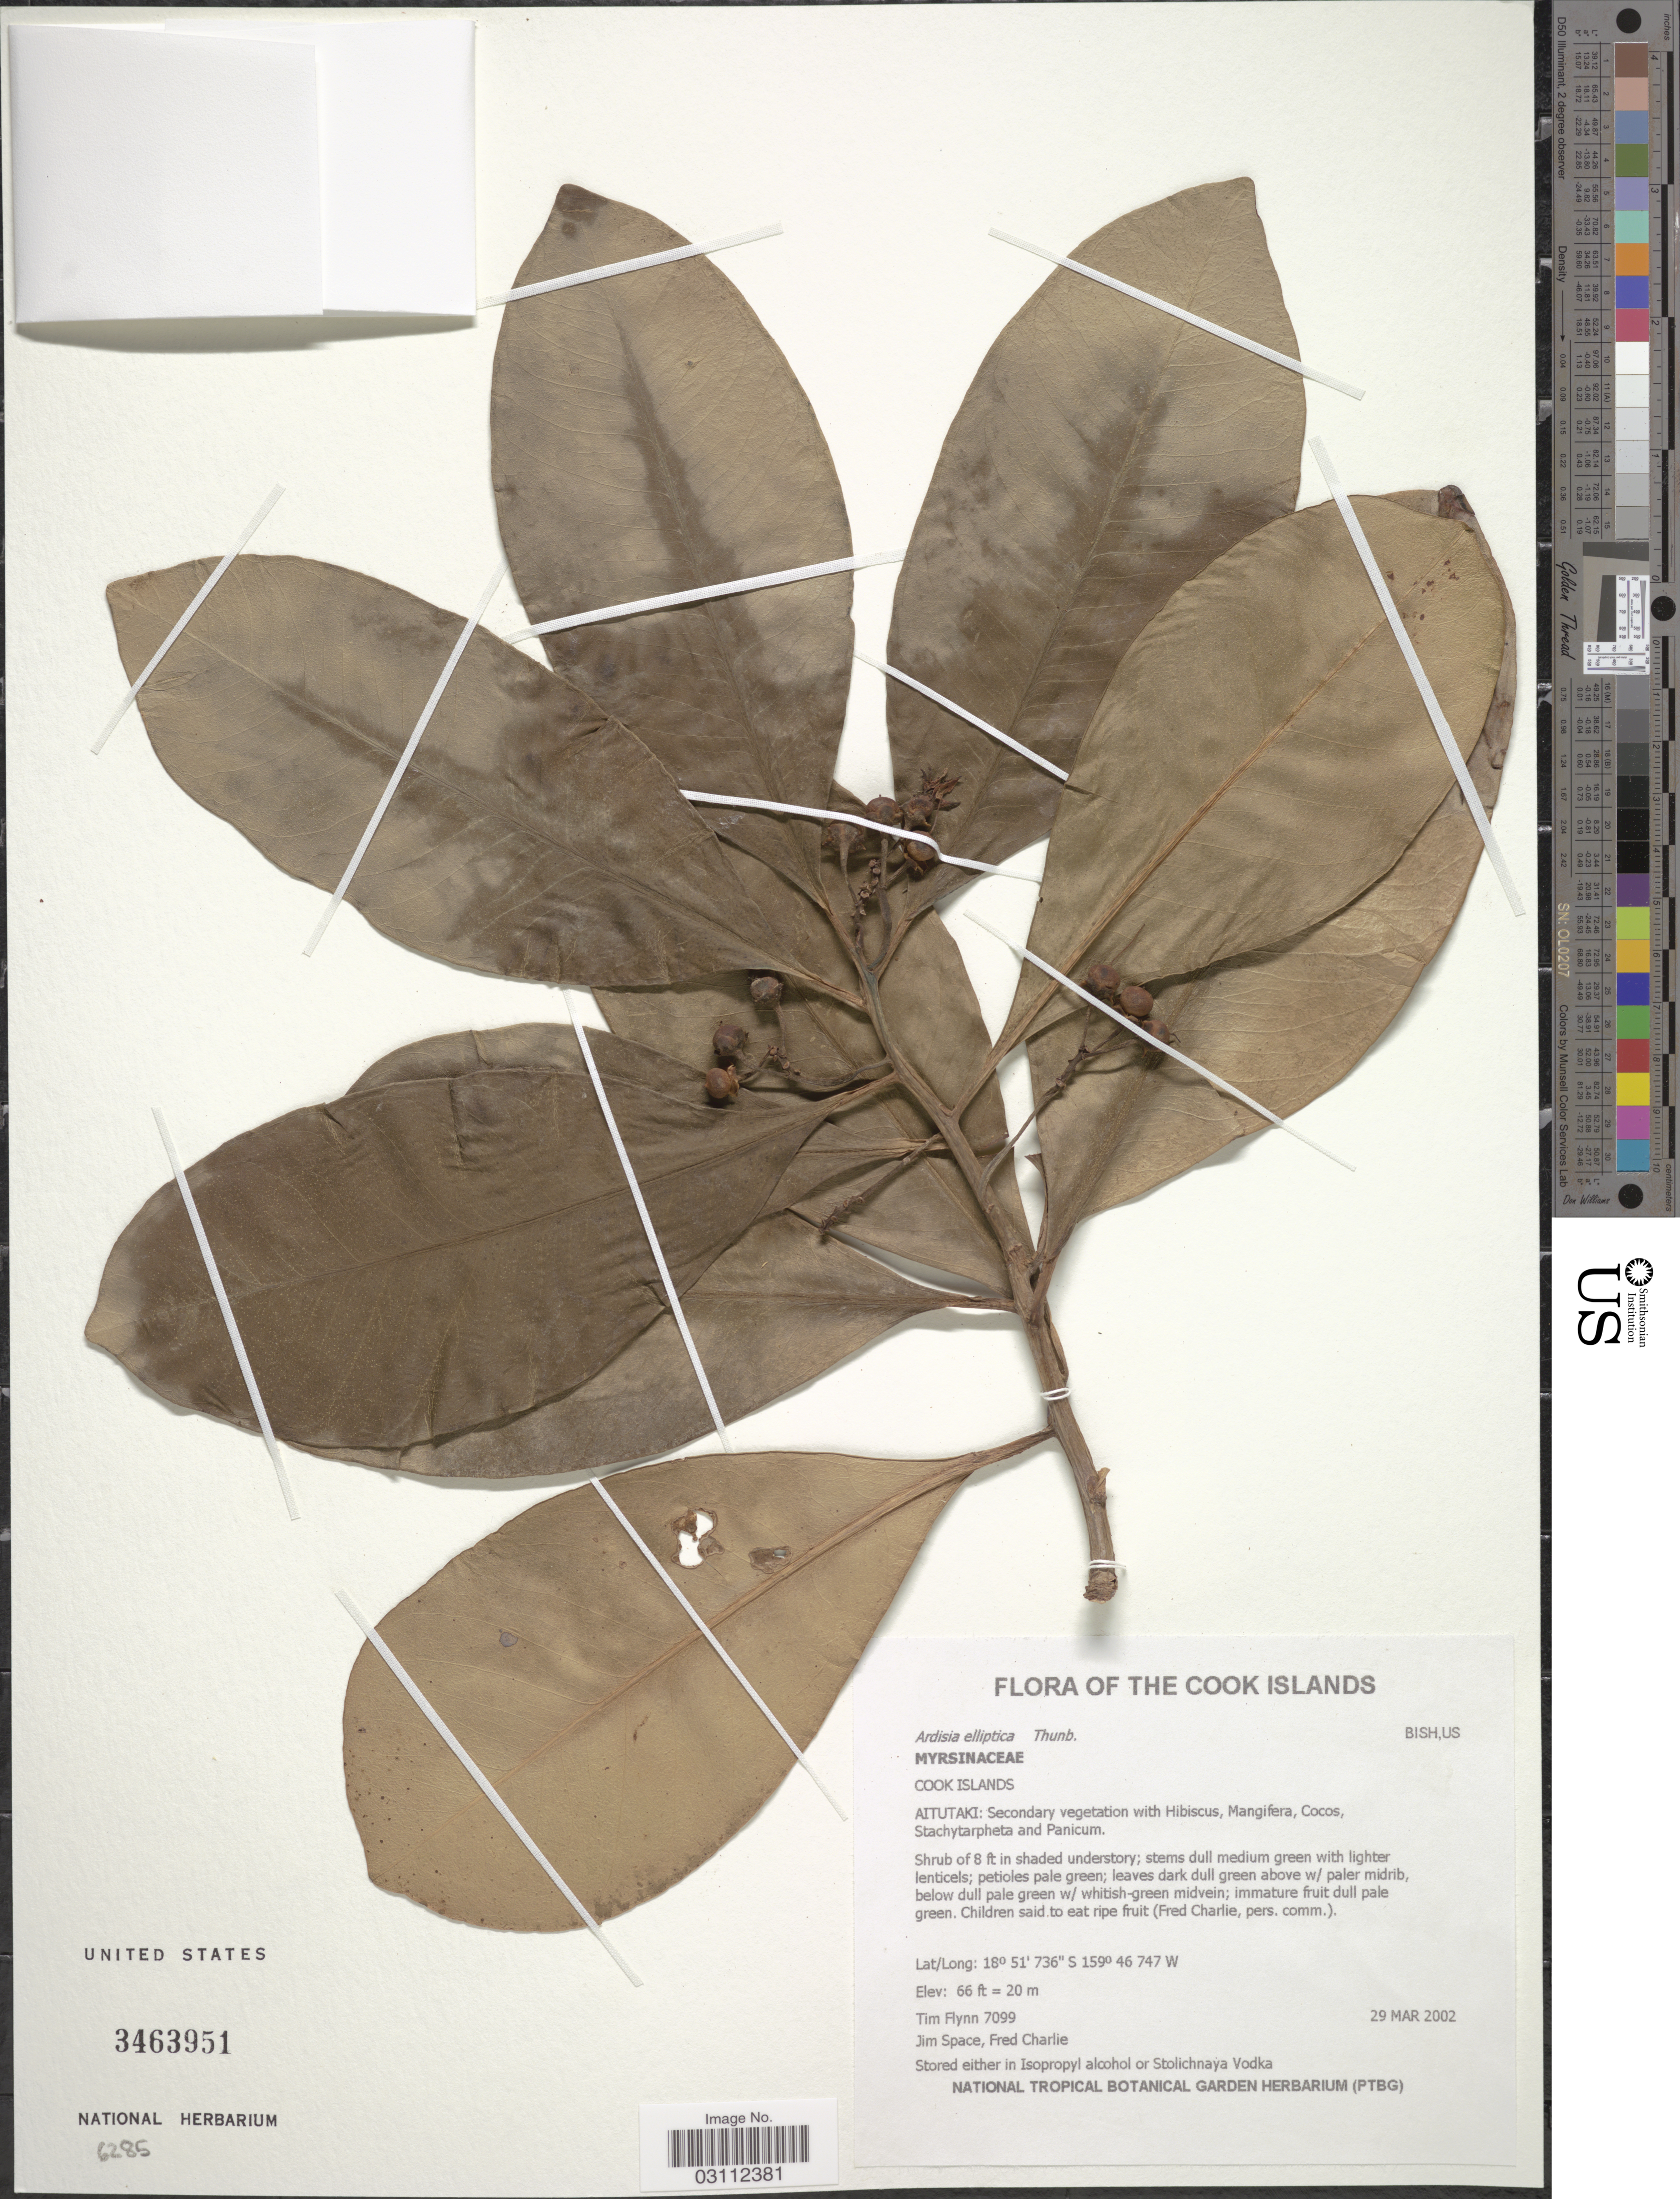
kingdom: Plantae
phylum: Tracheophyta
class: Magnoliopsida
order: Ericales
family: Primulaceae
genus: Ardisia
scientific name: Ardisia elliptica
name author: Thunb.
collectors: T. Flynn, J. Space & F. Charlie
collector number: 7099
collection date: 2002-03-29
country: Cook Islands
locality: Aitutaki.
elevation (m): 20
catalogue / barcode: US 3463951